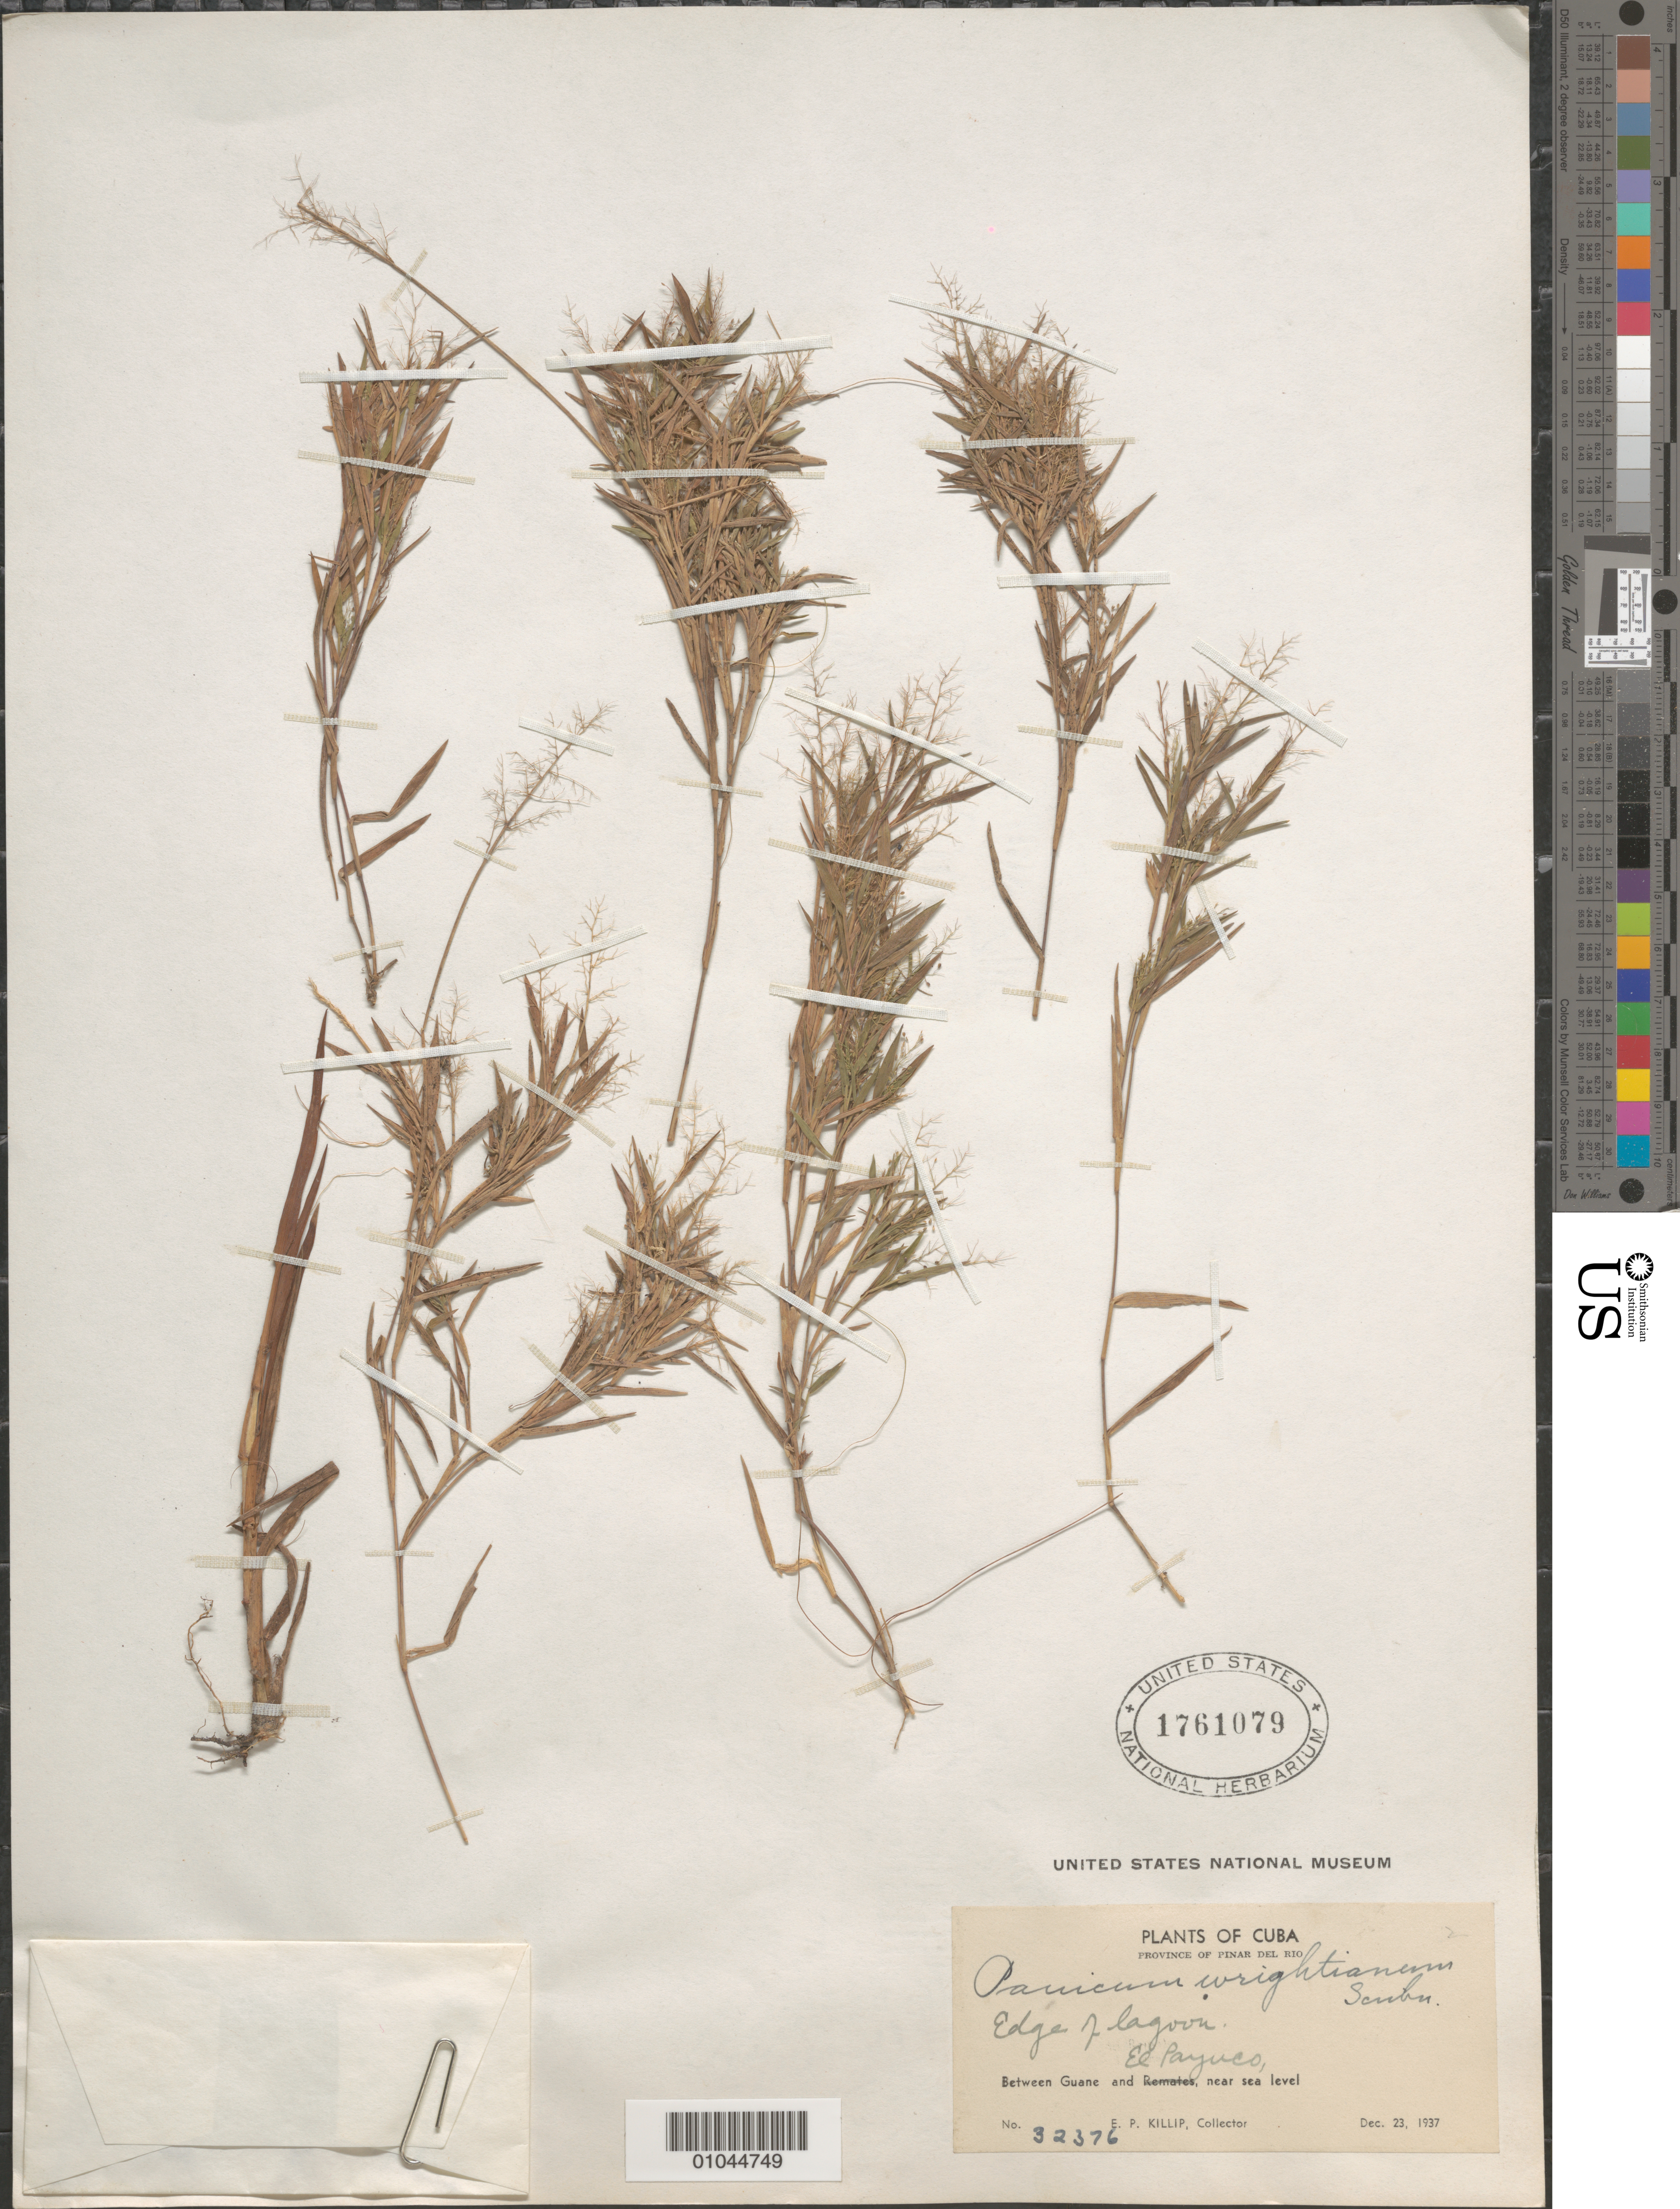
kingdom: Plantae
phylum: Tracheophyta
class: Liliopsida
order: Poales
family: Poaceae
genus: Dichanthelium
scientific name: Dichanthelium wrightianum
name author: (Scribn.) Freckmann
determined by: Naczi, R. F. C.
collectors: E. P. Killip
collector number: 32376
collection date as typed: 23 Dec 1937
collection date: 1937-12-23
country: Cuba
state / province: Pinar del Rio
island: Cuba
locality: Between Guane and El Payuco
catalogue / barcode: US 1761079